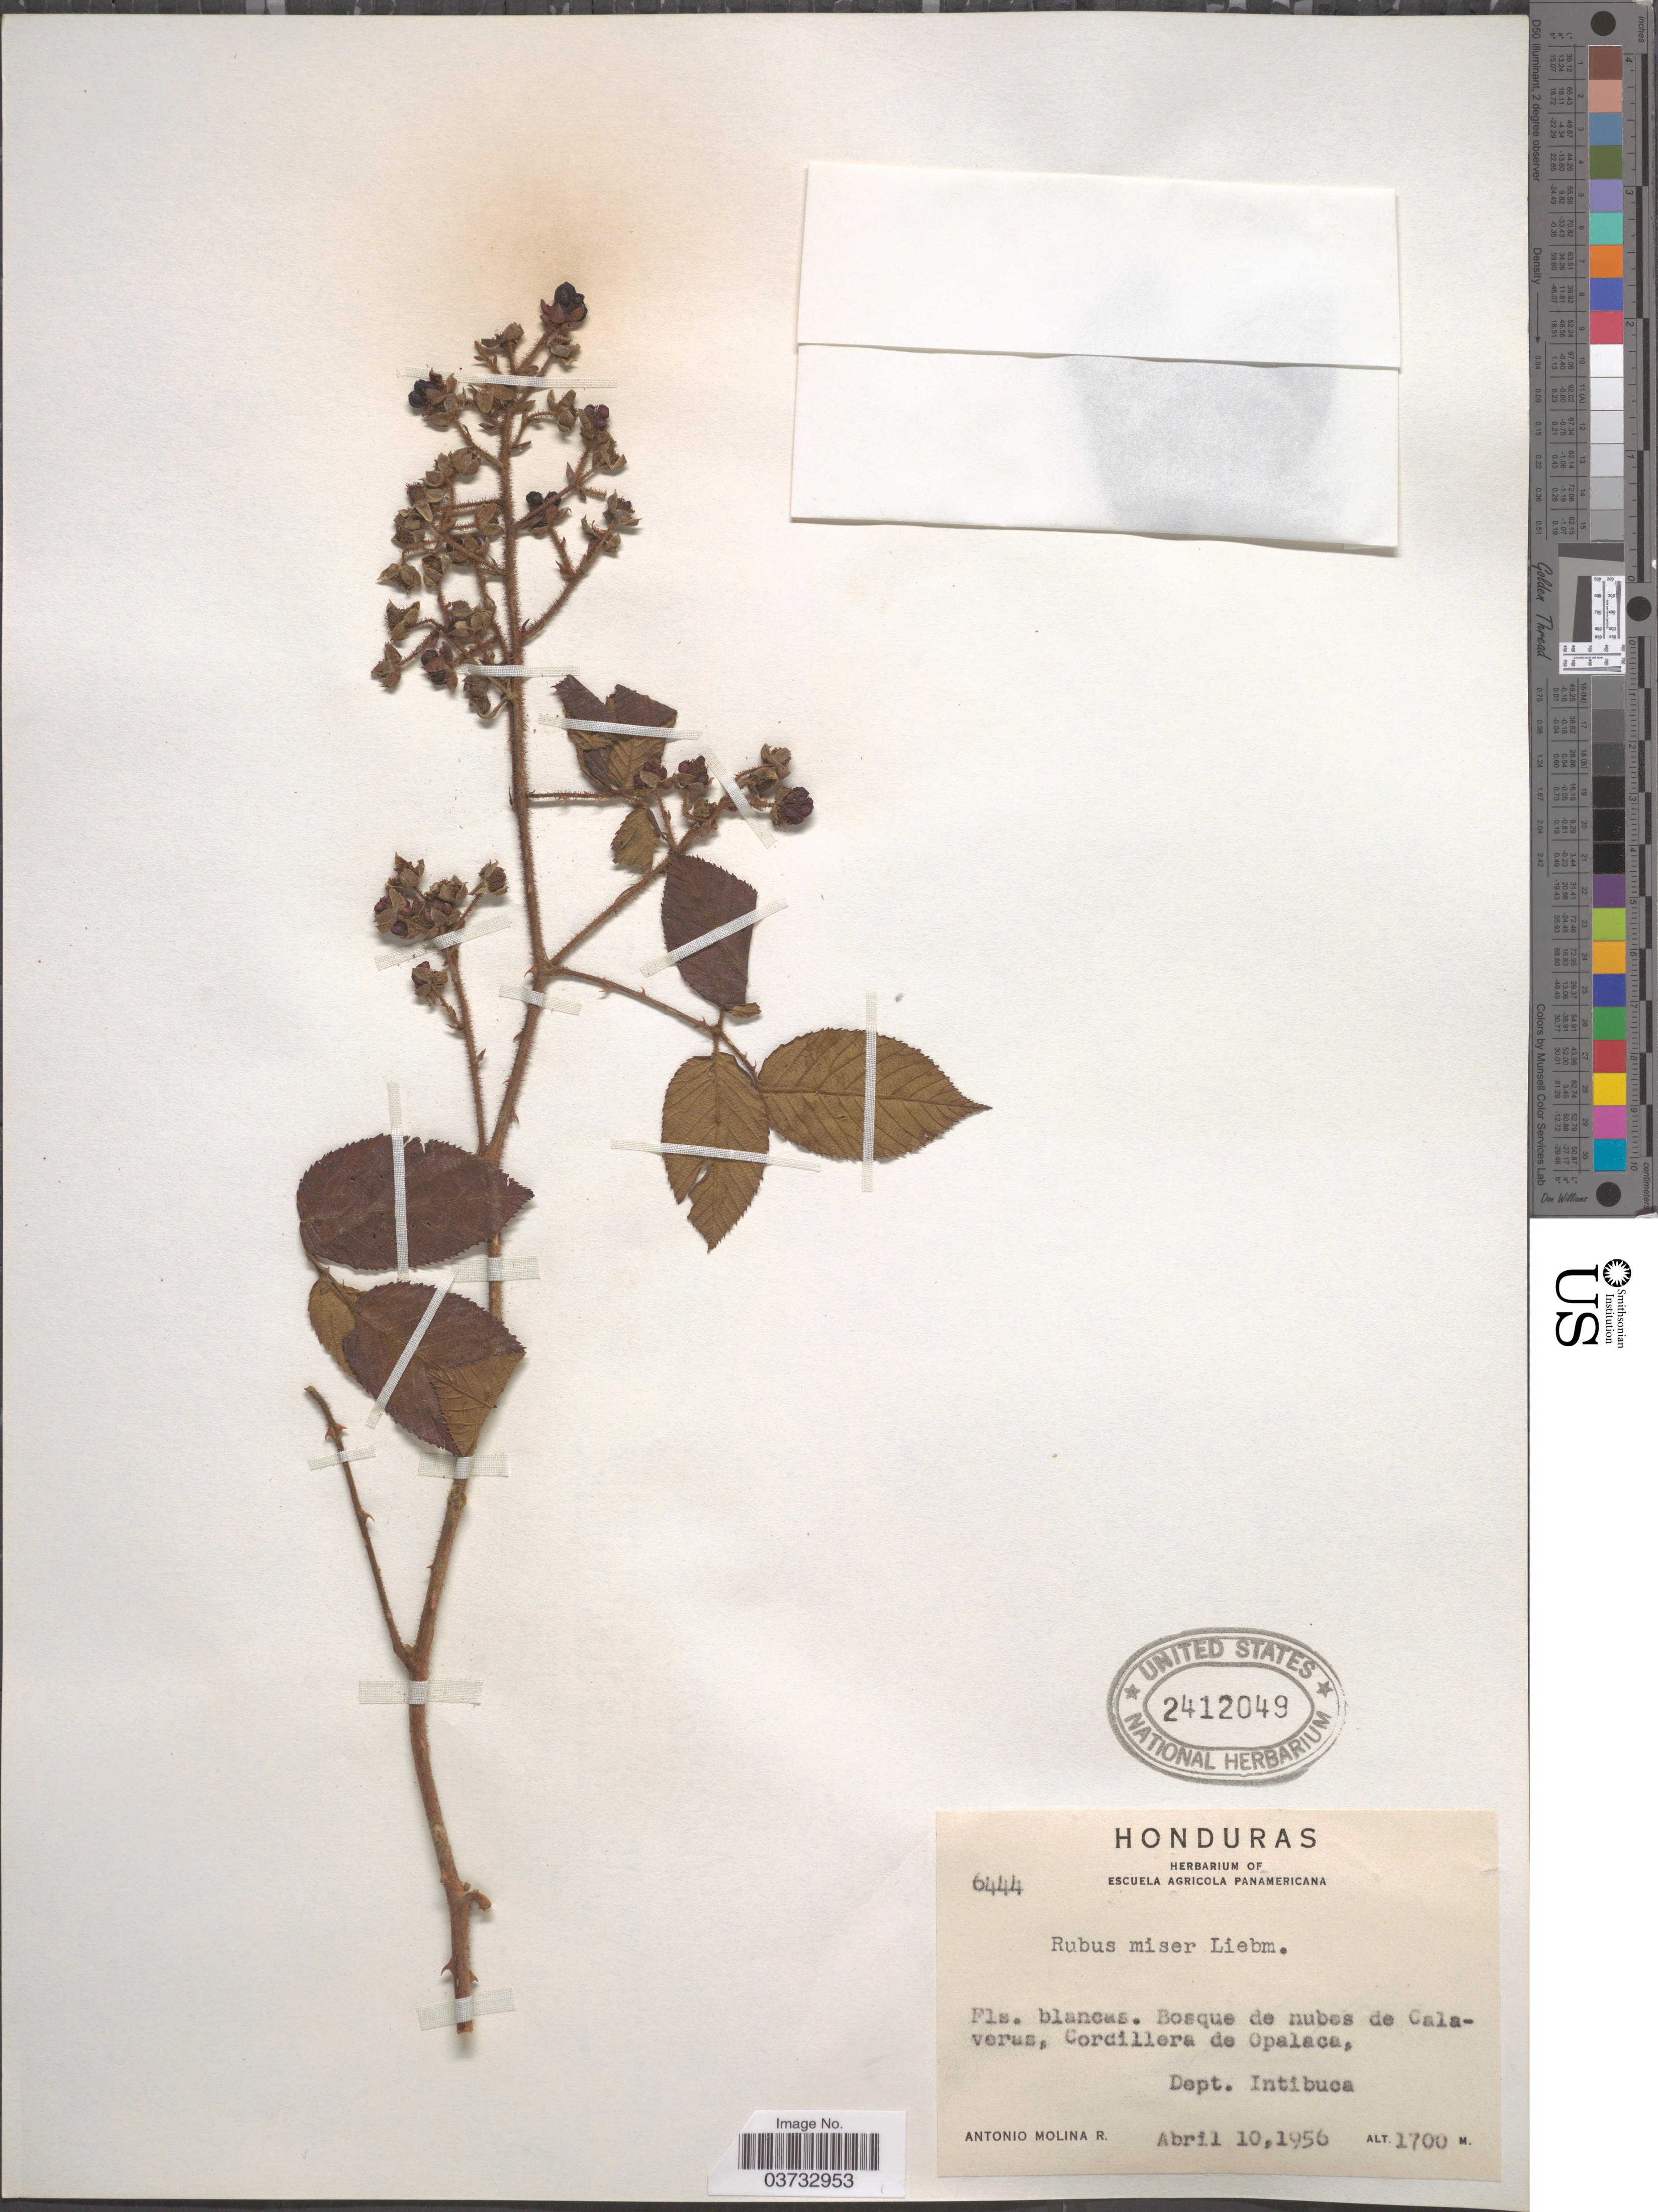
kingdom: Plantae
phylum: Tracheophyta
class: Magnoliopsida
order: Rosales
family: Rosaceae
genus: Rubus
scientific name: Rubus miser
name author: Liebm.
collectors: A. Molina R.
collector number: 6444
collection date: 1956-04-10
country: Honduras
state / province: Intibuca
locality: Bosque de nubes de Calaveras, Cordillera de Opalaca, Dept. Intibuca.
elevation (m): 1700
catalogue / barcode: US 2412049